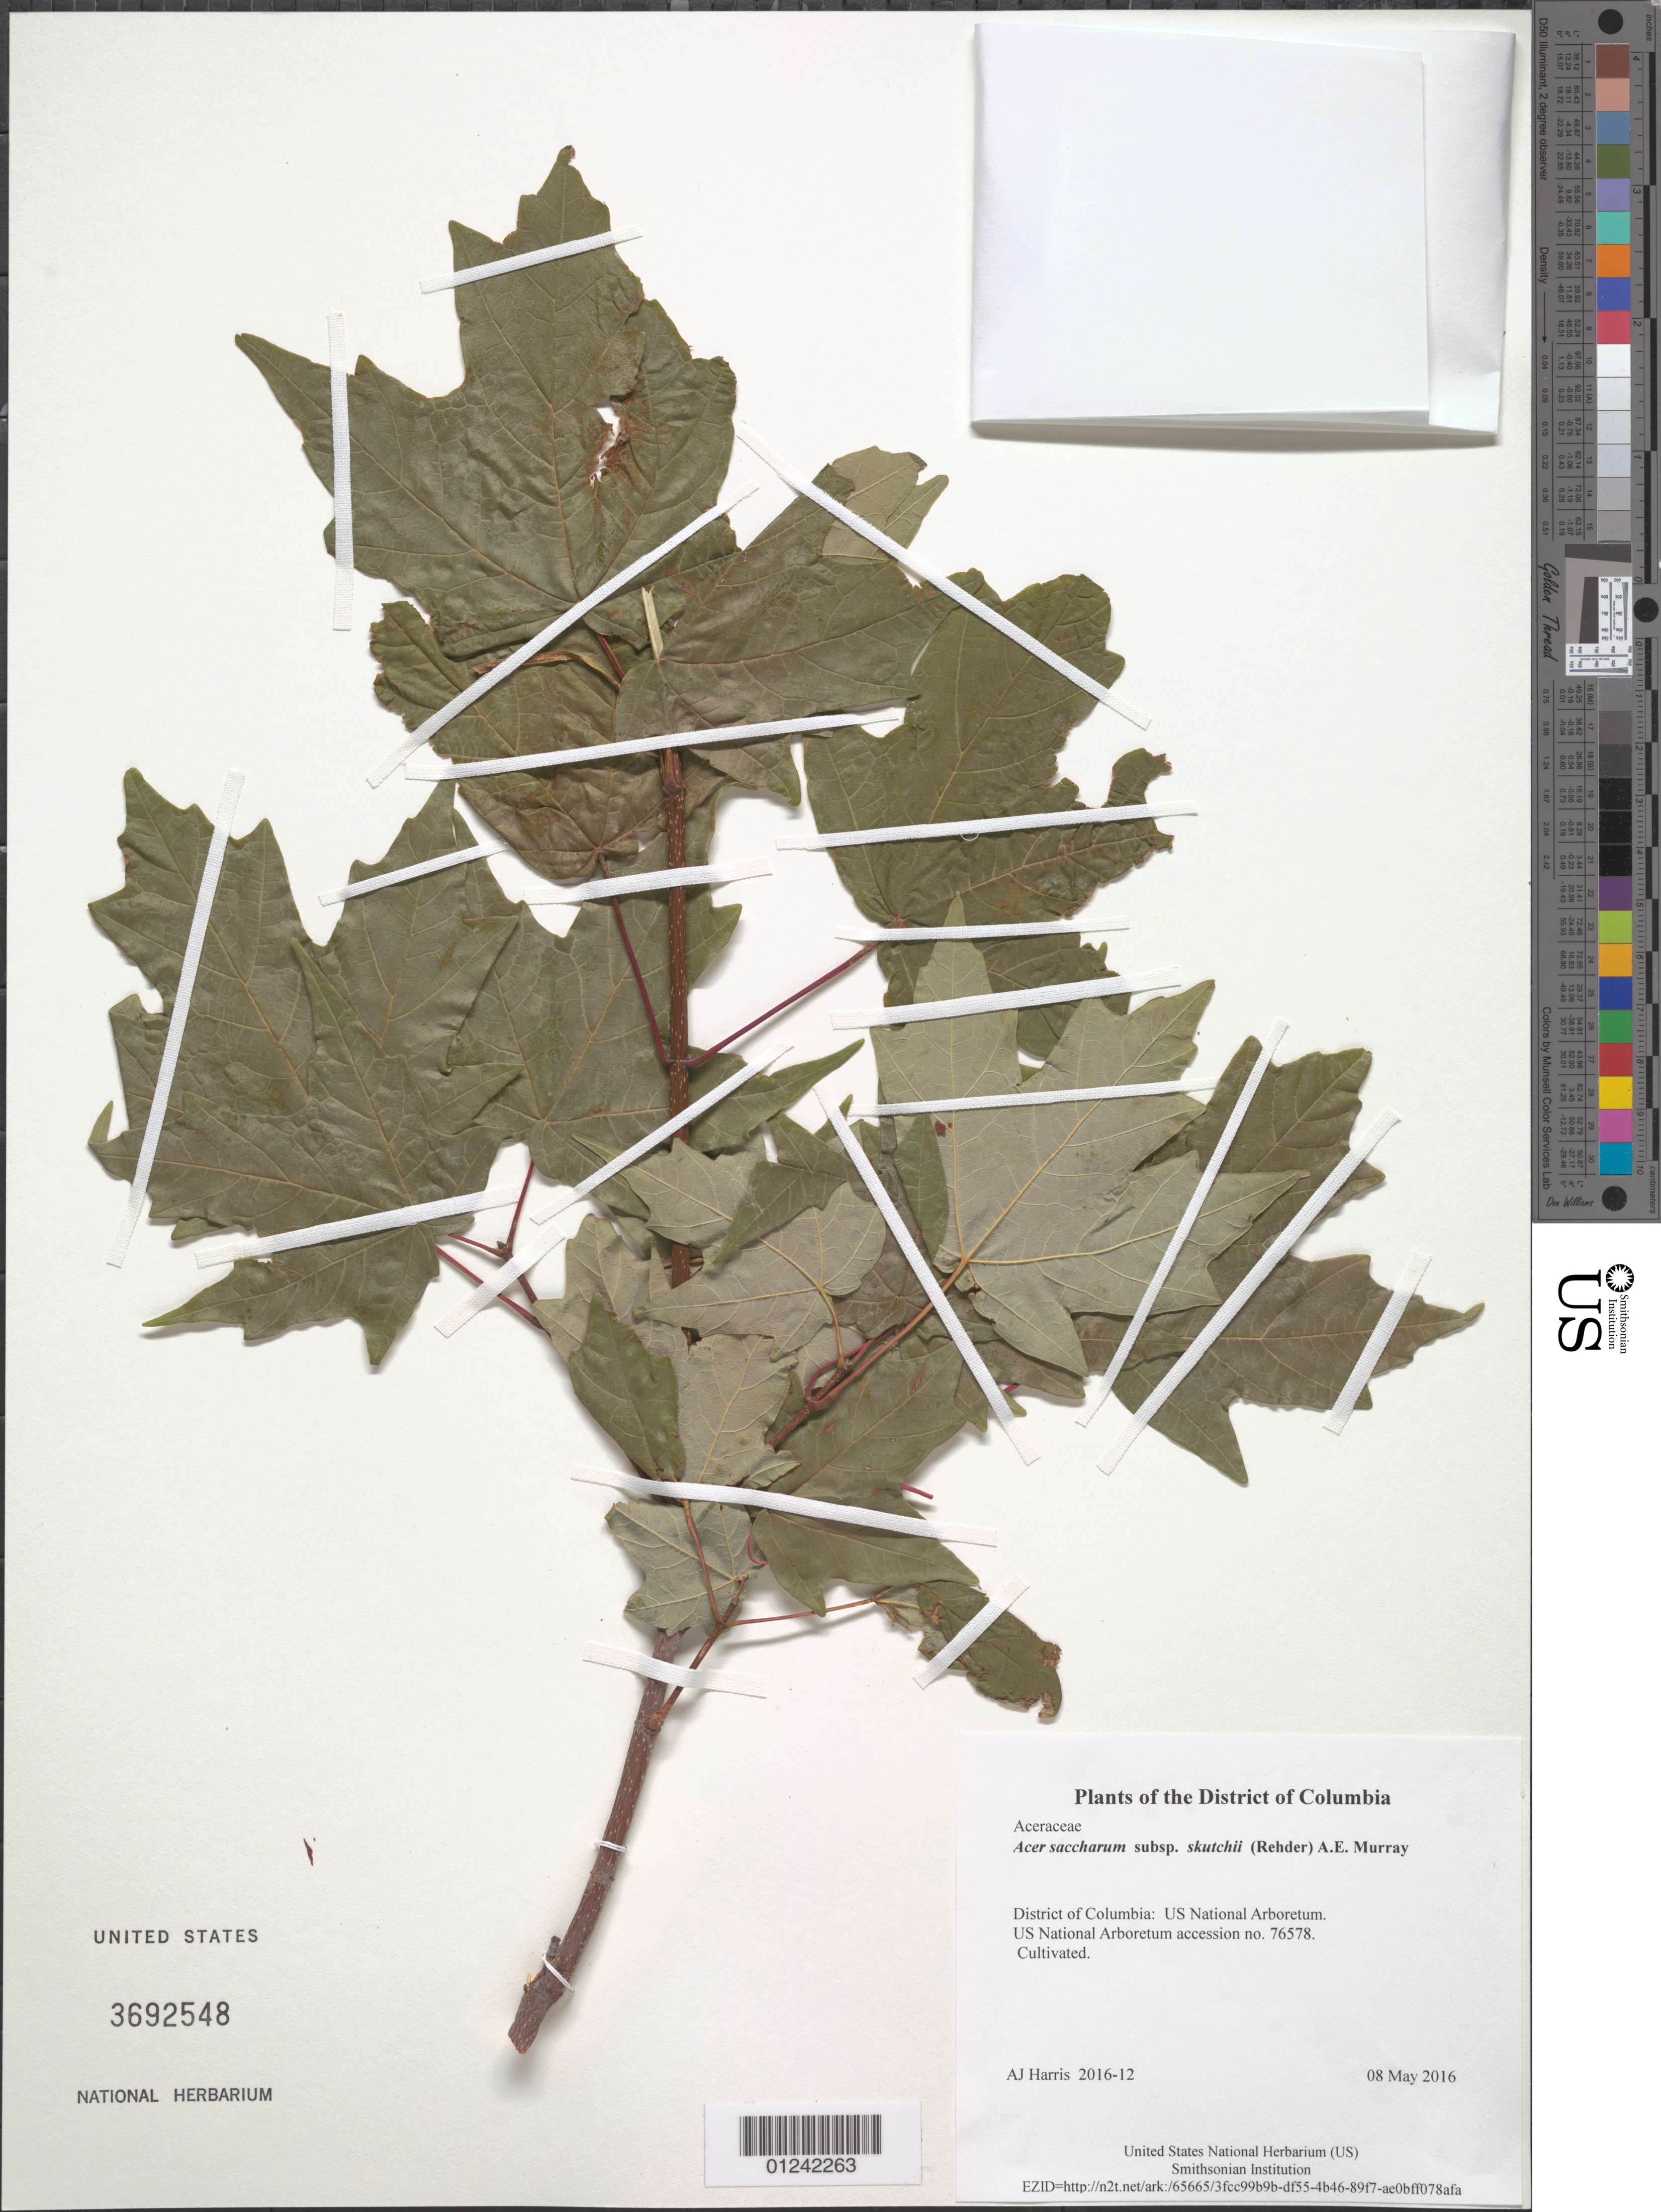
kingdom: Plantae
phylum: Tracheophyta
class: Magnoliopsida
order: Sapindales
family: Sapindaceae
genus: Acer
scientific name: Acer saccharum subsp. skutchii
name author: (Rehder) A.E. Murray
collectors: A. J. Harris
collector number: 2016-12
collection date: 2016-05-08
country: United States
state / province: District of Columbia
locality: US National Arboretum.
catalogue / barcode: US 3692548